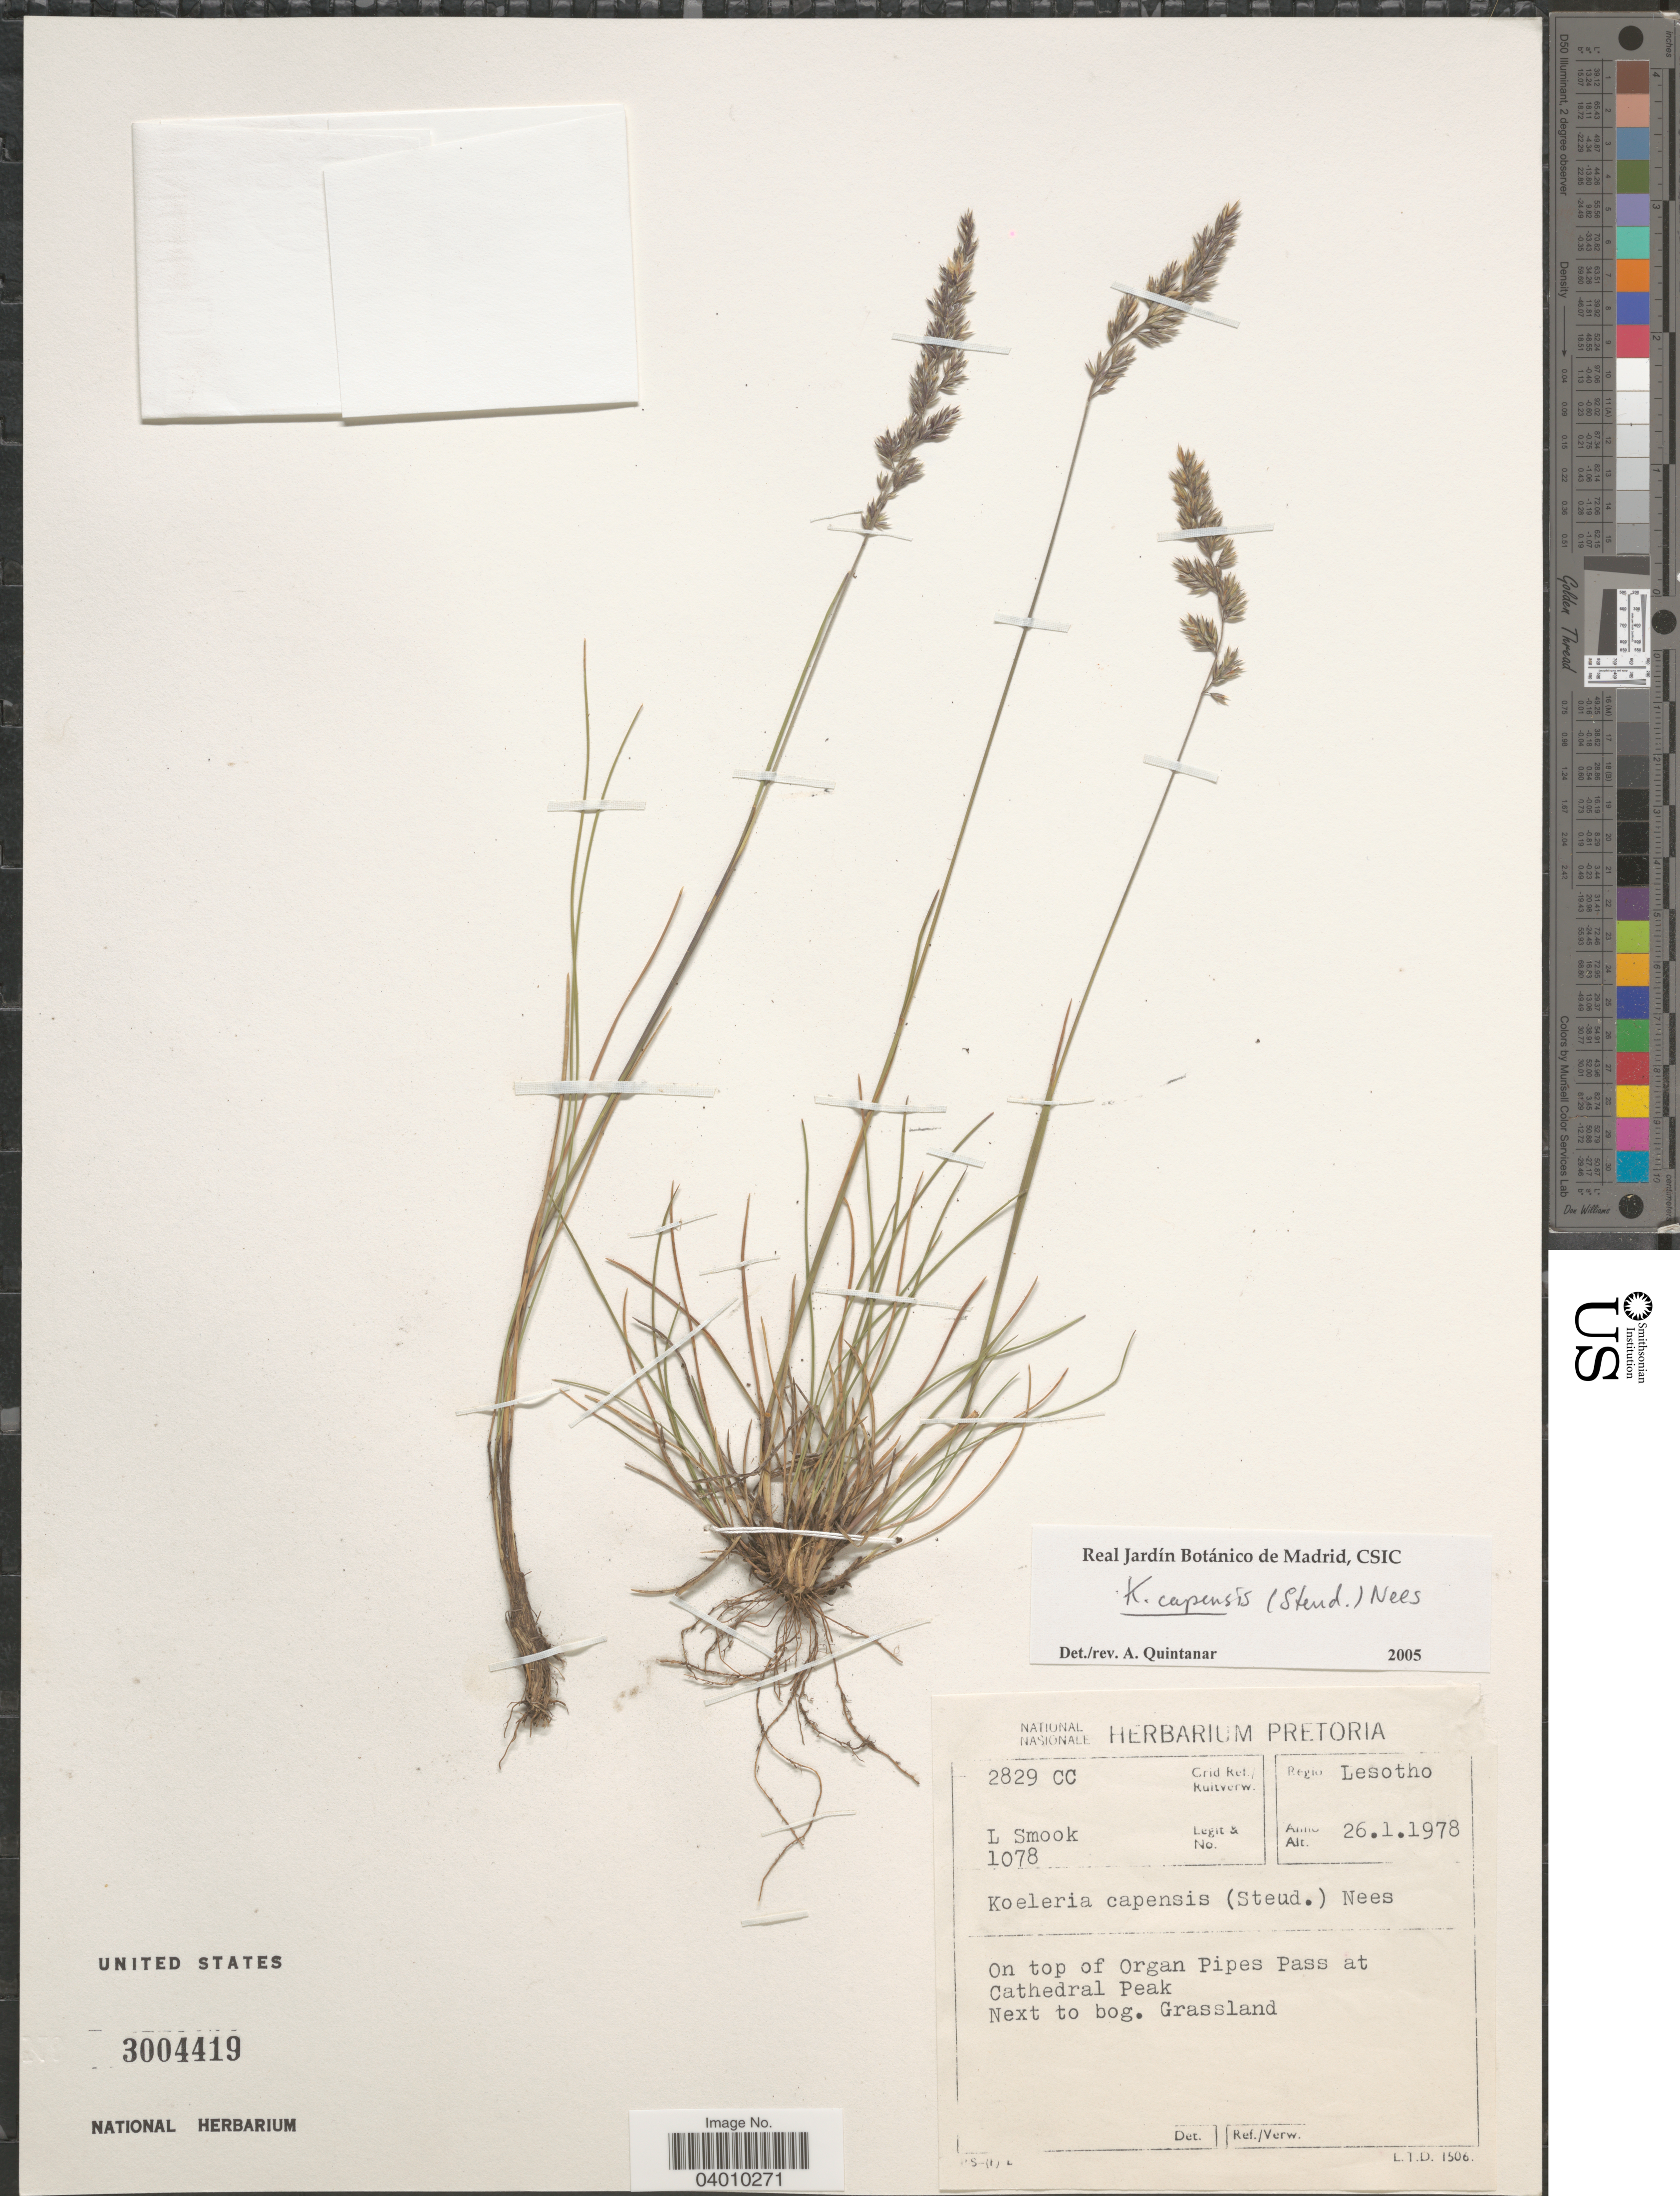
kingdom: Plantae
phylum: Tracheophyta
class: Liliopsida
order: Poales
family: Poaceae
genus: Koeleria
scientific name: Koeleria capensis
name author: (Steud.) Nees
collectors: L. Smook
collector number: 1078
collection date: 1978-01-26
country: Lesotho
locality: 2829 CC Grid Ref./Ruitverw. Regio Lesotho. On top of Organ Pipes Pass at Cathedral Peak.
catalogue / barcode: US 3004419